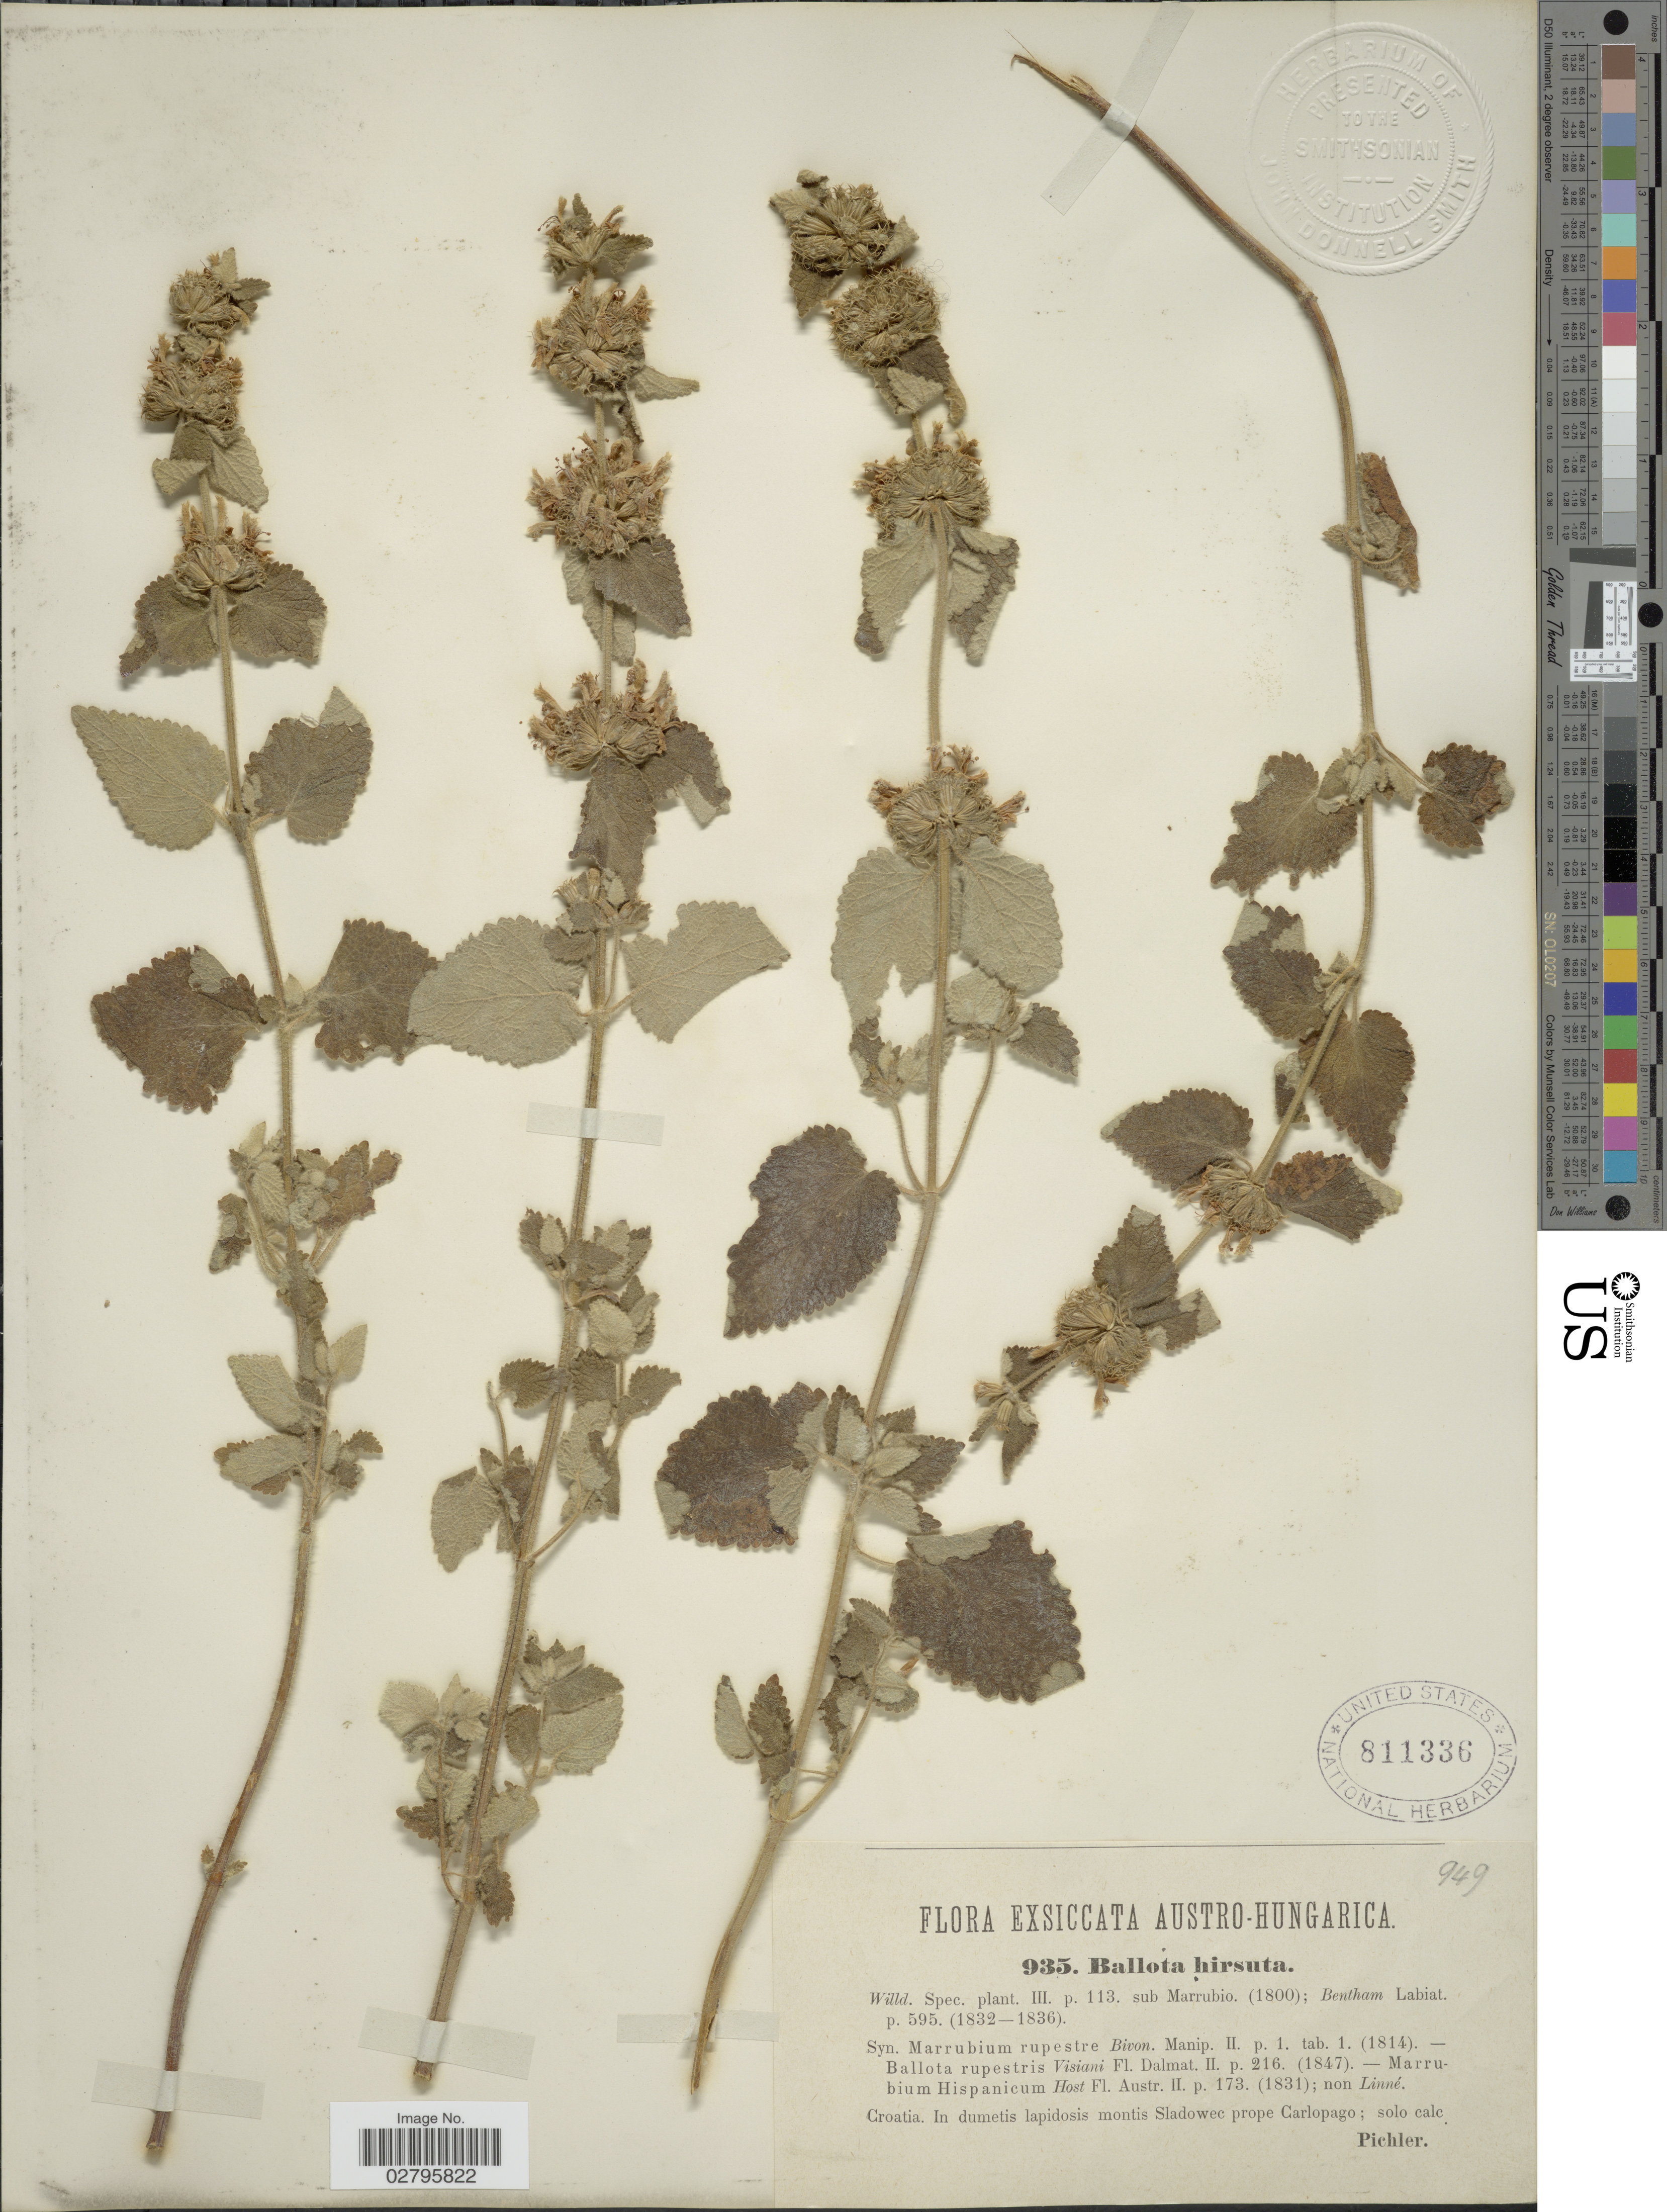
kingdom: Plantae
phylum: Tracheophyta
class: Magnoliopsida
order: Lamiales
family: Lamiaceae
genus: Ballota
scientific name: Ballota hirsuta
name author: Benth.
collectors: Pichler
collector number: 935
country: Croatia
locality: Croatia. In dumetis lapidosis montis Sladowec prope Carlopago.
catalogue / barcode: US 811336